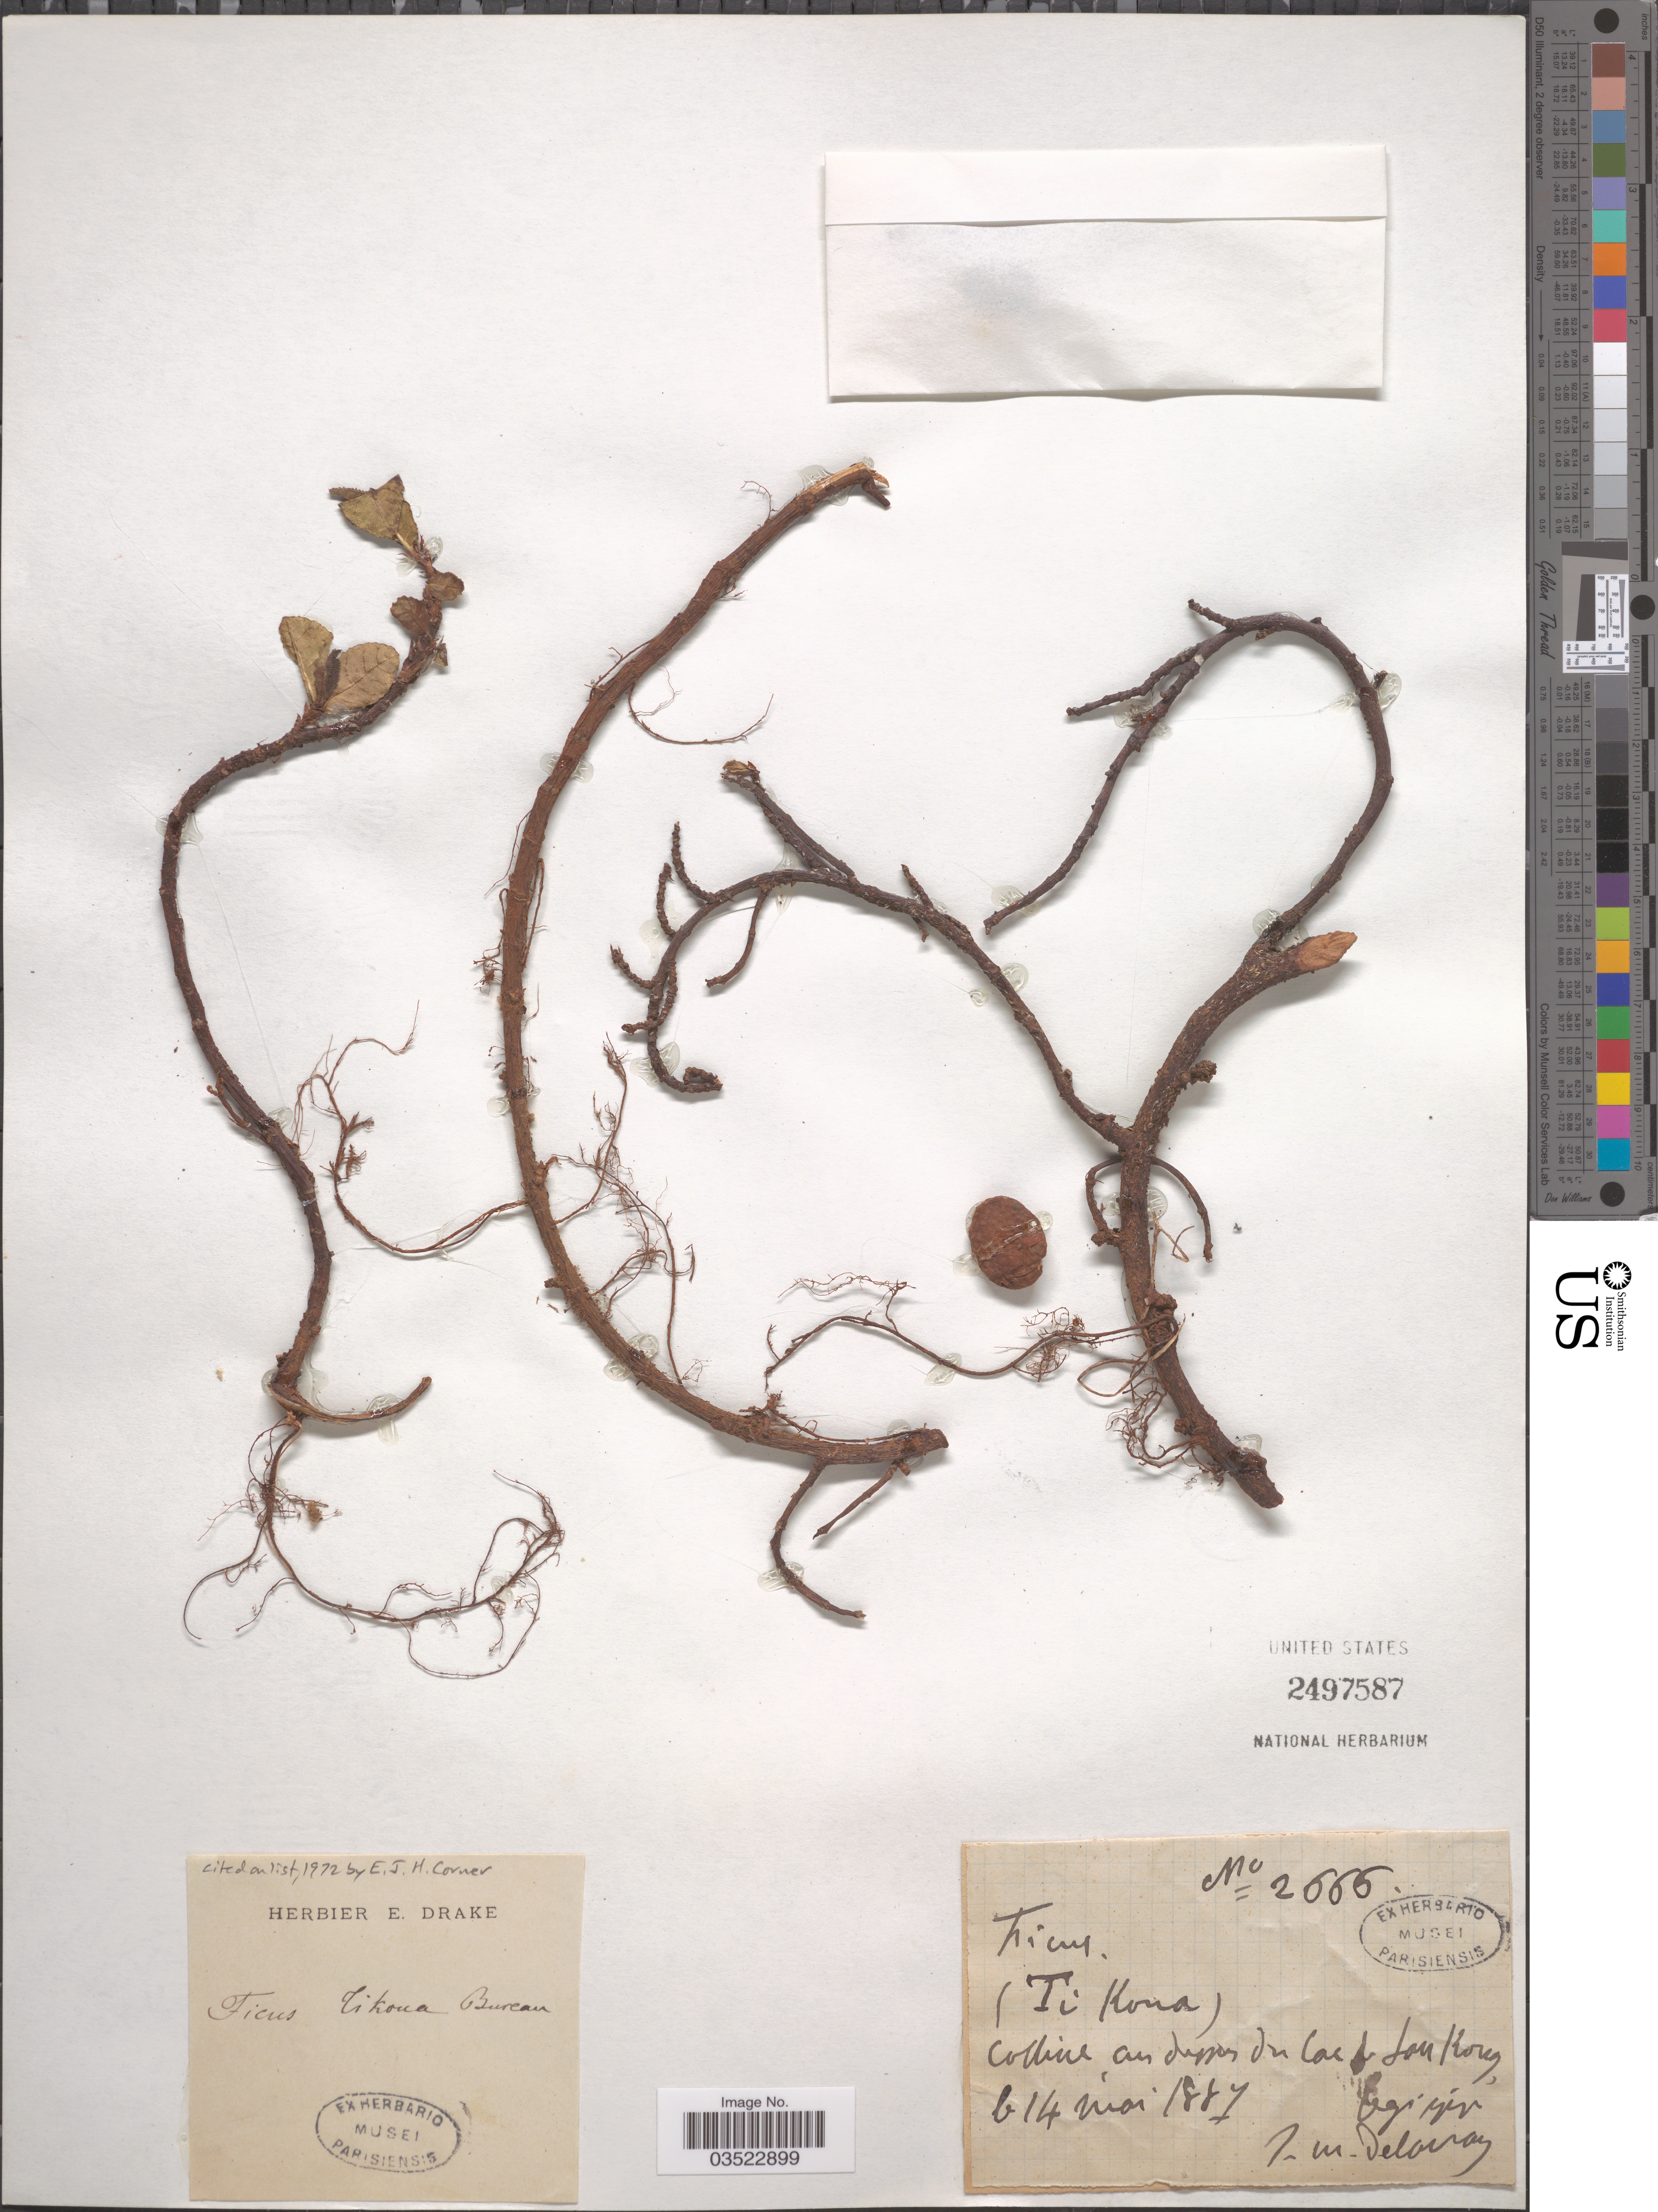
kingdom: Plantae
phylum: Tracheophyta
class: Magnoliopsida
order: Rosales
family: Moraceae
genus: Ficus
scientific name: Ficus tikoua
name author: Bureau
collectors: J. Delavay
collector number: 2666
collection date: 1887-05-14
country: China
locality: Colline au dessus de lac de Lou Kong.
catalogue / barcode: US 2497587